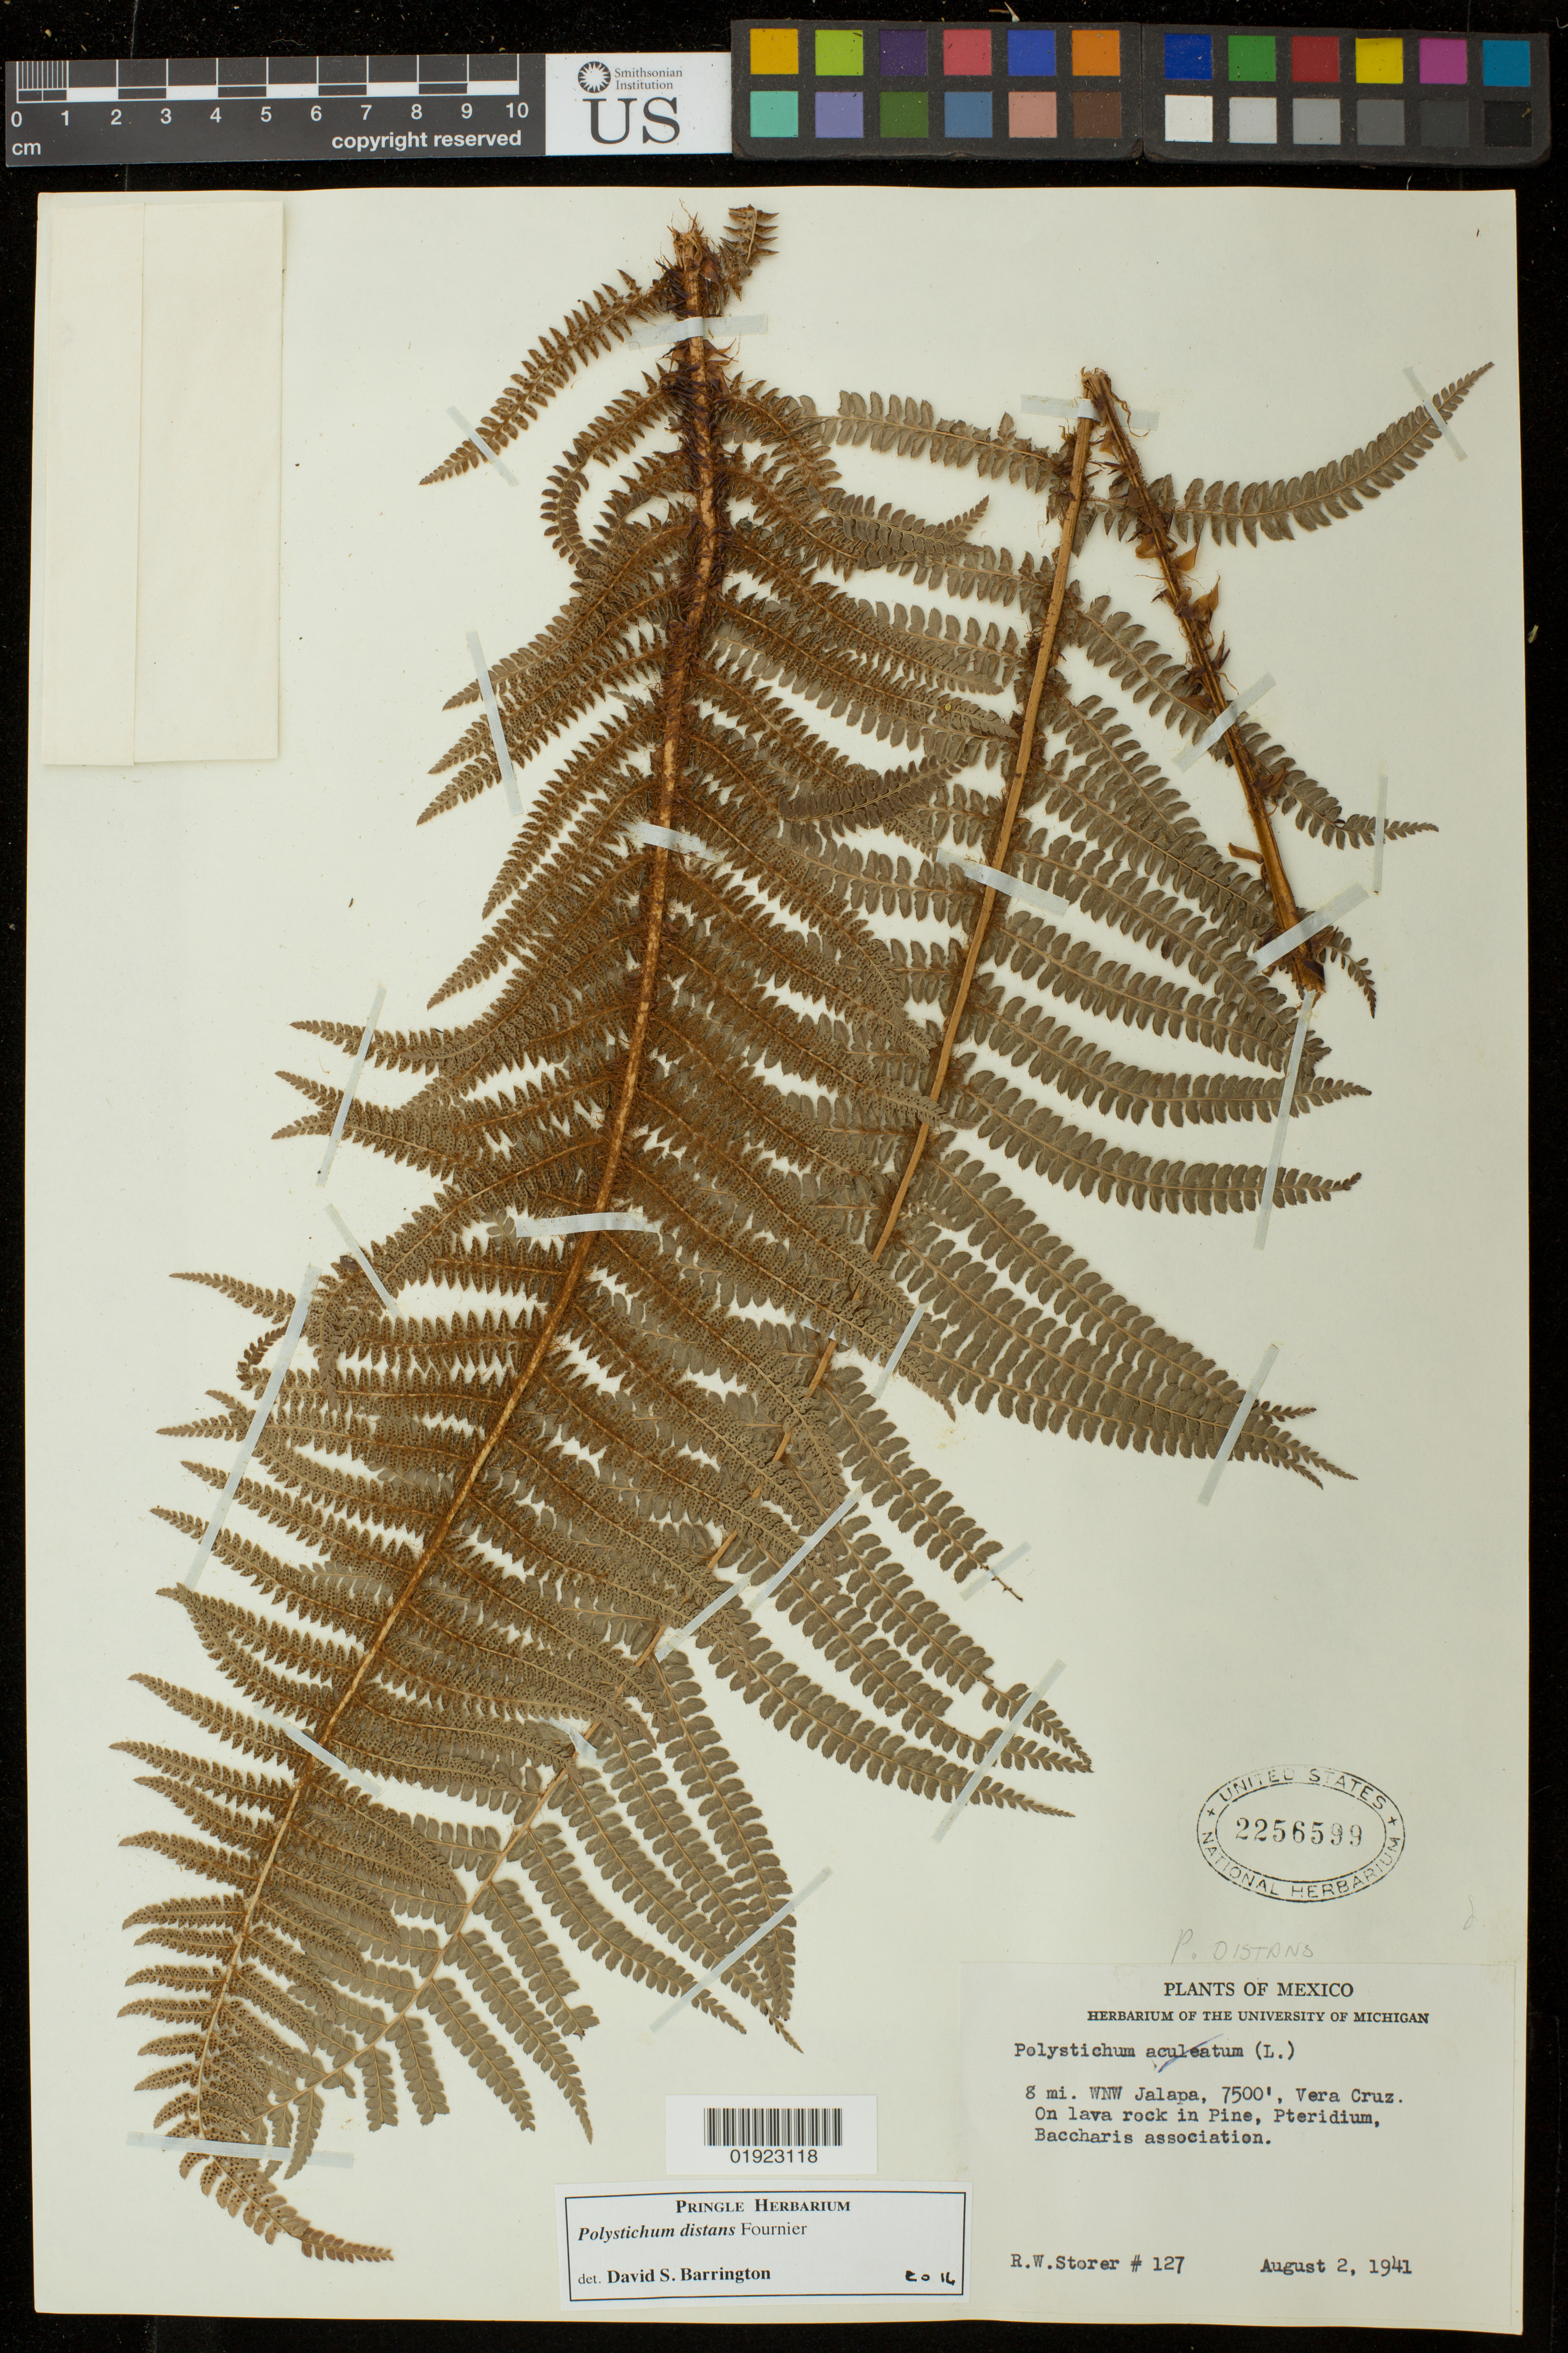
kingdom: Plantae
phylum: Tracheophyta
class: Polypodiopsida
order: Polypodiales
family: Dryopteridaceae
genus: Polystichum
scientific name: Polystichum distans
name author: E. Fourn.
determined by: Barrington, D. S., Curator (VT), University of Vermont (UNITED STATES)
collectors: R. Storer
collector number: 127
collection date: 1941-08-02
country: Mexico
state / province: Veracruz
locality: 8 mi. WNW Jalapa.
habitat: On lava rock in Pine, Pteridium, Baccharis association.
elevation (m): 2286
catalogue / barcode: US 2256599